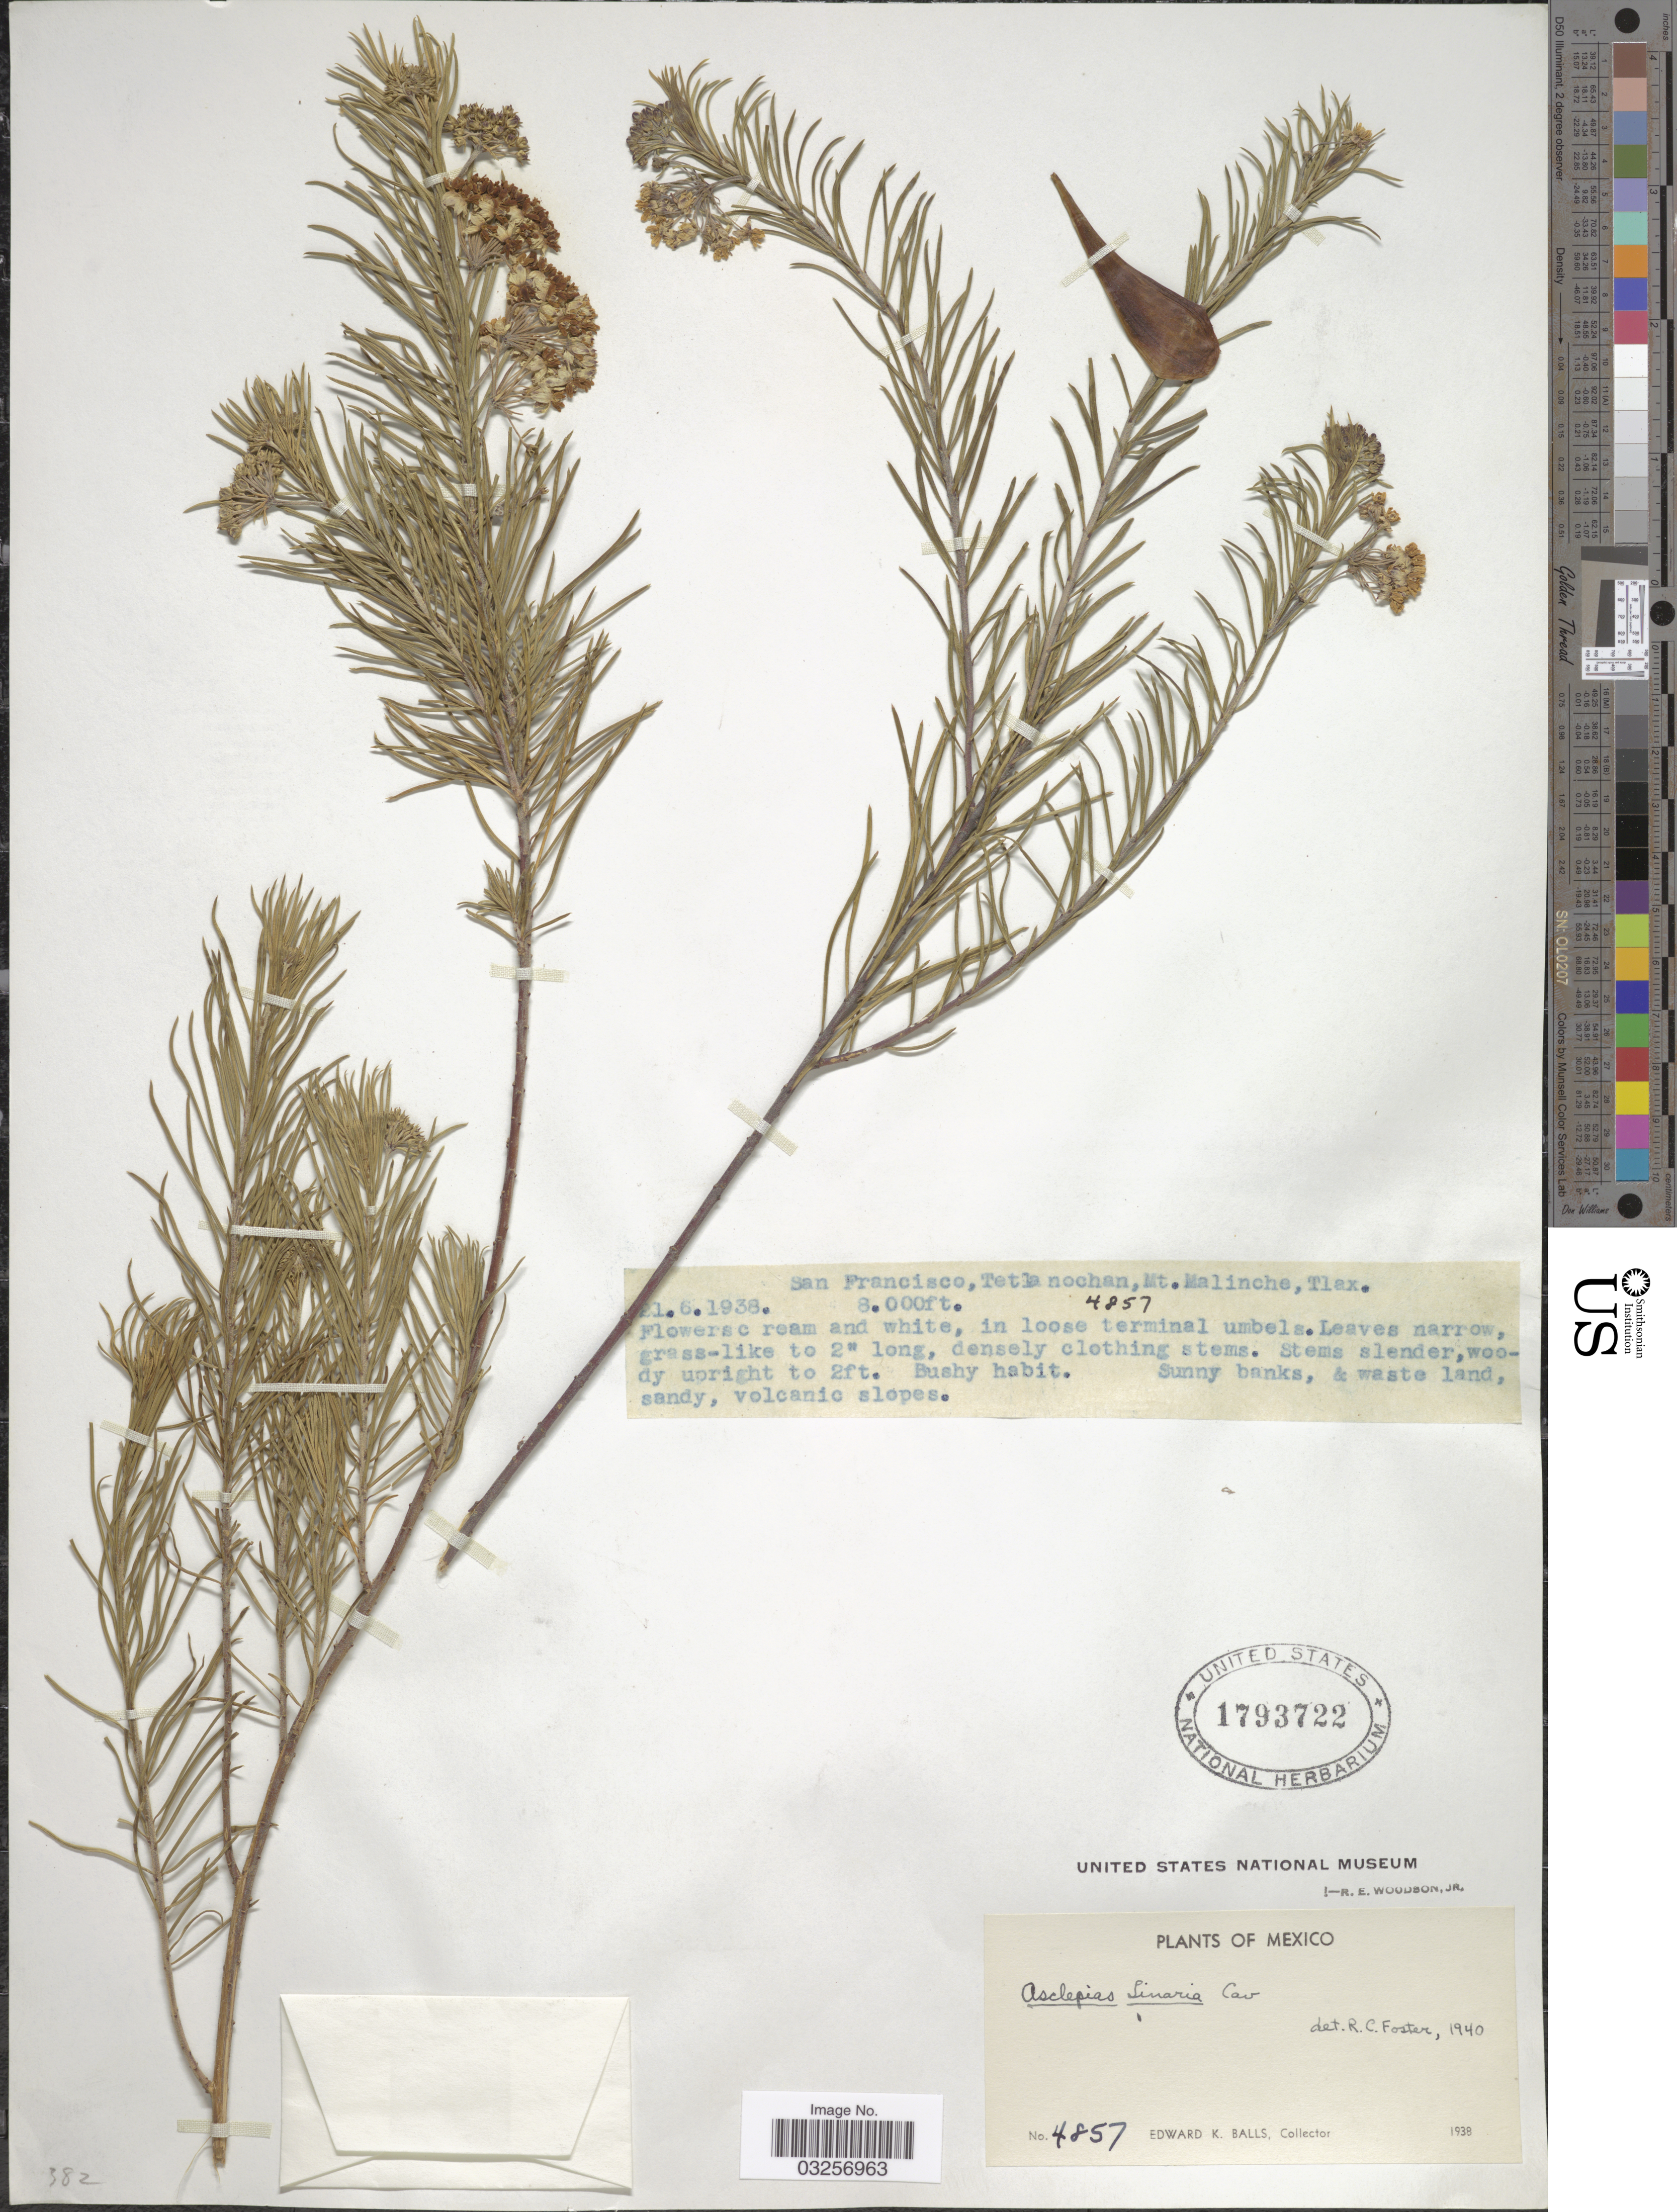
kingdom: Plantae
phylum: Tracheophyta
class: Magnoliopsida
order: Gentianales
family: Apocynaceae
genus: Asclepias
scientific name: Asclepias linaria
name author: Cav.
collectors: E. K. Balls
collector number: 4857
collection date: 1938-06-21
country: Mexico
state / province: Tlaxcala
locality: San Francisco, Tetlanochan, Mt. Malinche.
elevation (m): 2438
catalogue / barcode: US 1739722